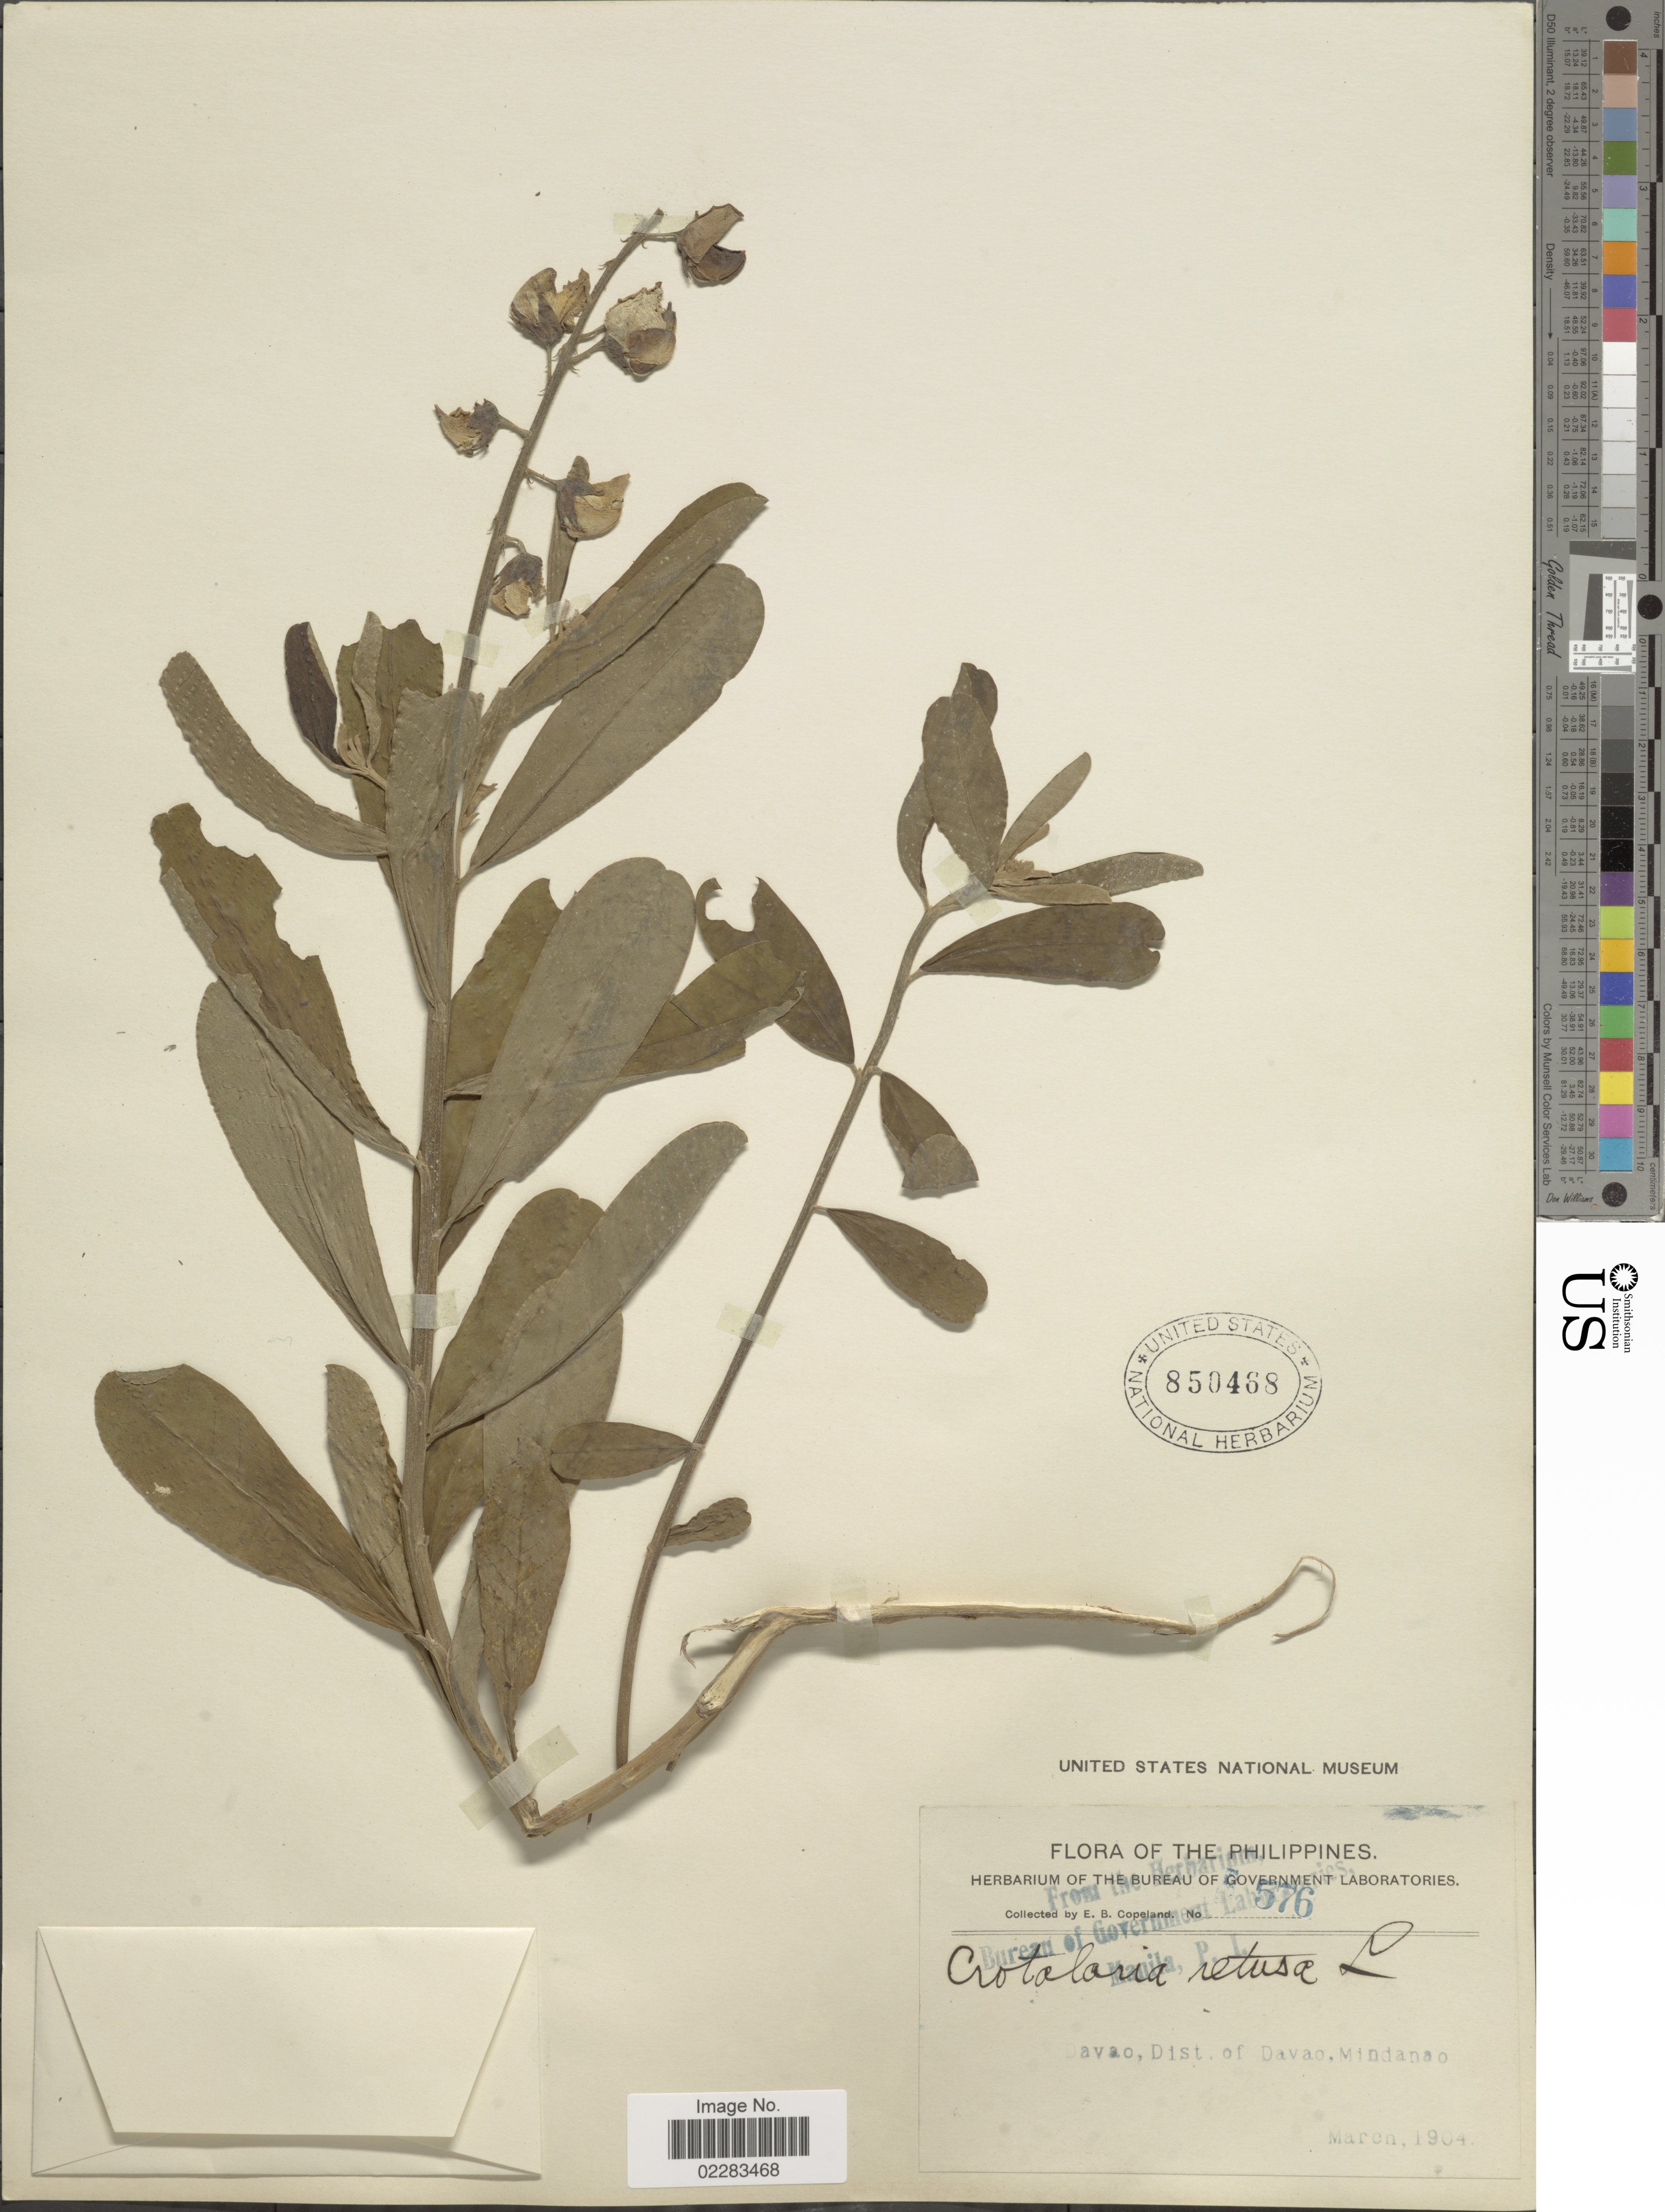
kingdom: Plantae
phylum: Tracheophyta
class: Magnoliopsida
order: Fabales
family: Fabaceae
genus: Crotalaria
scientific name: Crotalaria retusa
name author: L.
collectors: E. B. Copeland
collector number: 576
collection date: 1904-03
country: Philippines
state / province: Davao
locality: Dist of Davao, Mindanao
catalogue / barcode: US 850468